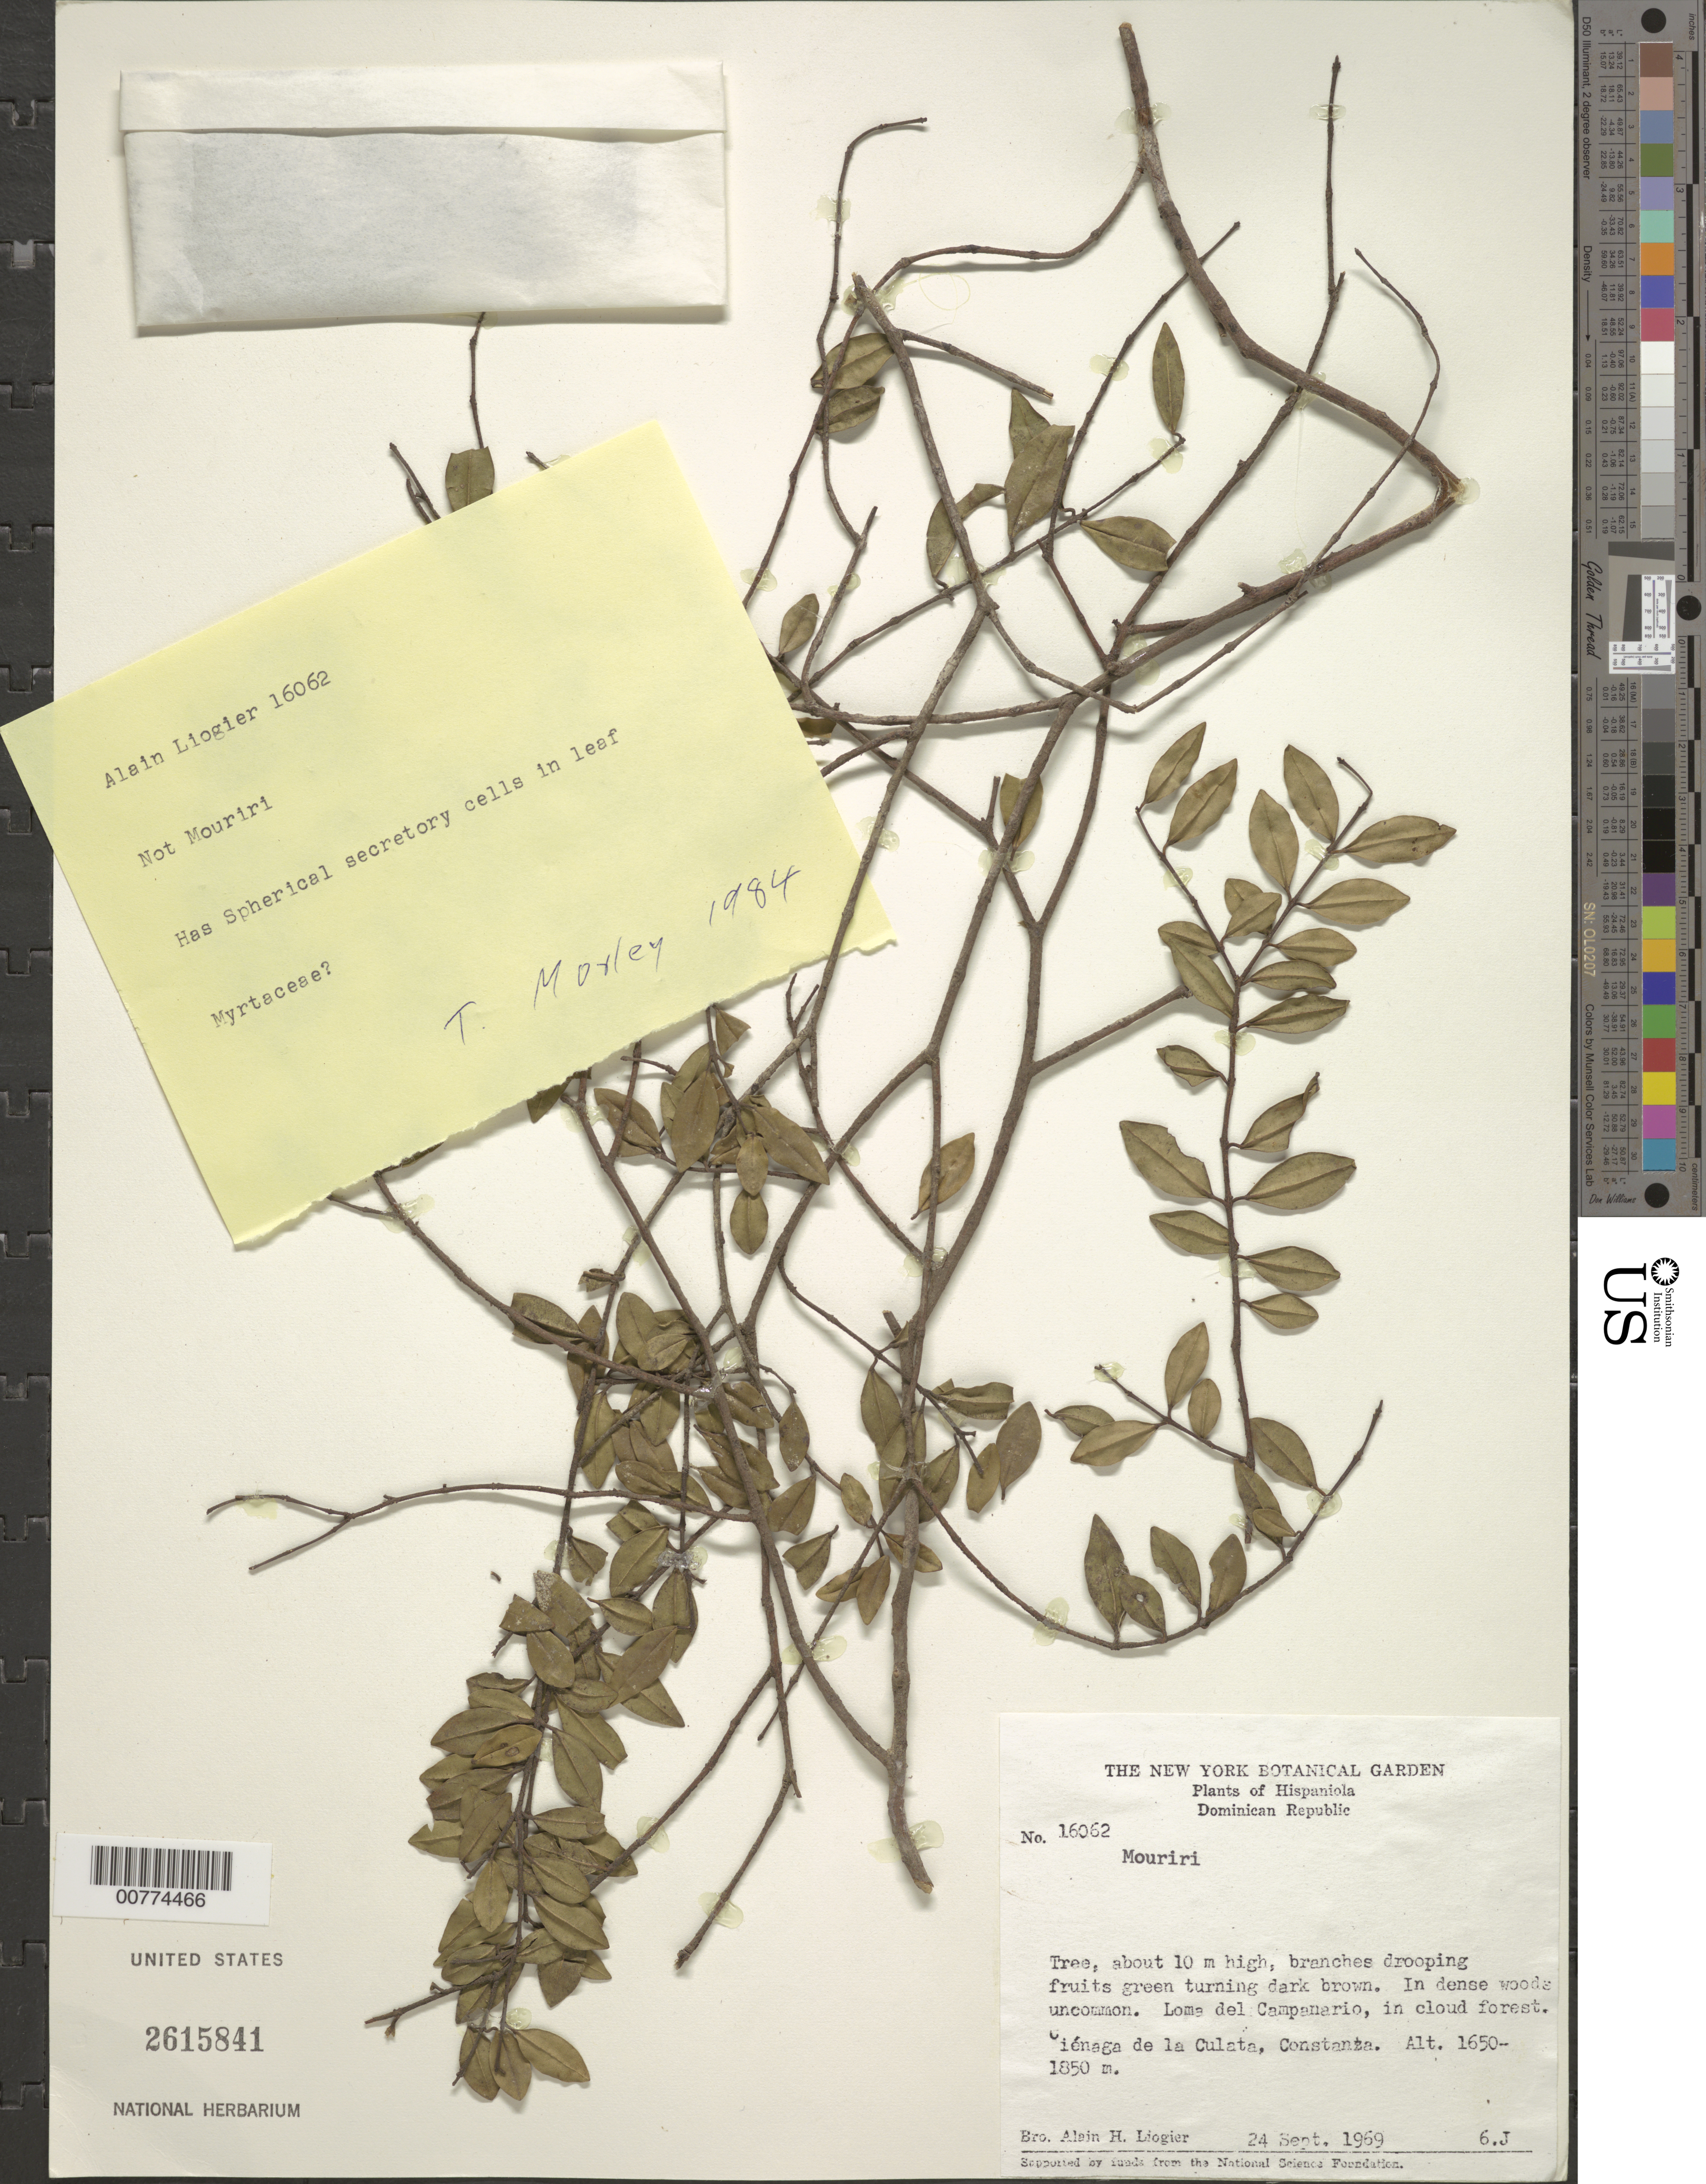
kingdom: Plantae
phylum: Tracheophyta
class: Magnoliopsida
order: Myrtales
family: Myrtaceae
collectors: A. H. Liogier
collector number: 16062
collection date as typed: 24 Sep 1969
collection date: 1969-09-24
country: Dominican Republic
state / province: La Vega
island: Hispaniola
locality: Constanza, Ciénaga de la Culata, Loma del Campanario.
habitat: In cloud forest.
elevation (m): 1650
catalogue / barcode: US 2615841